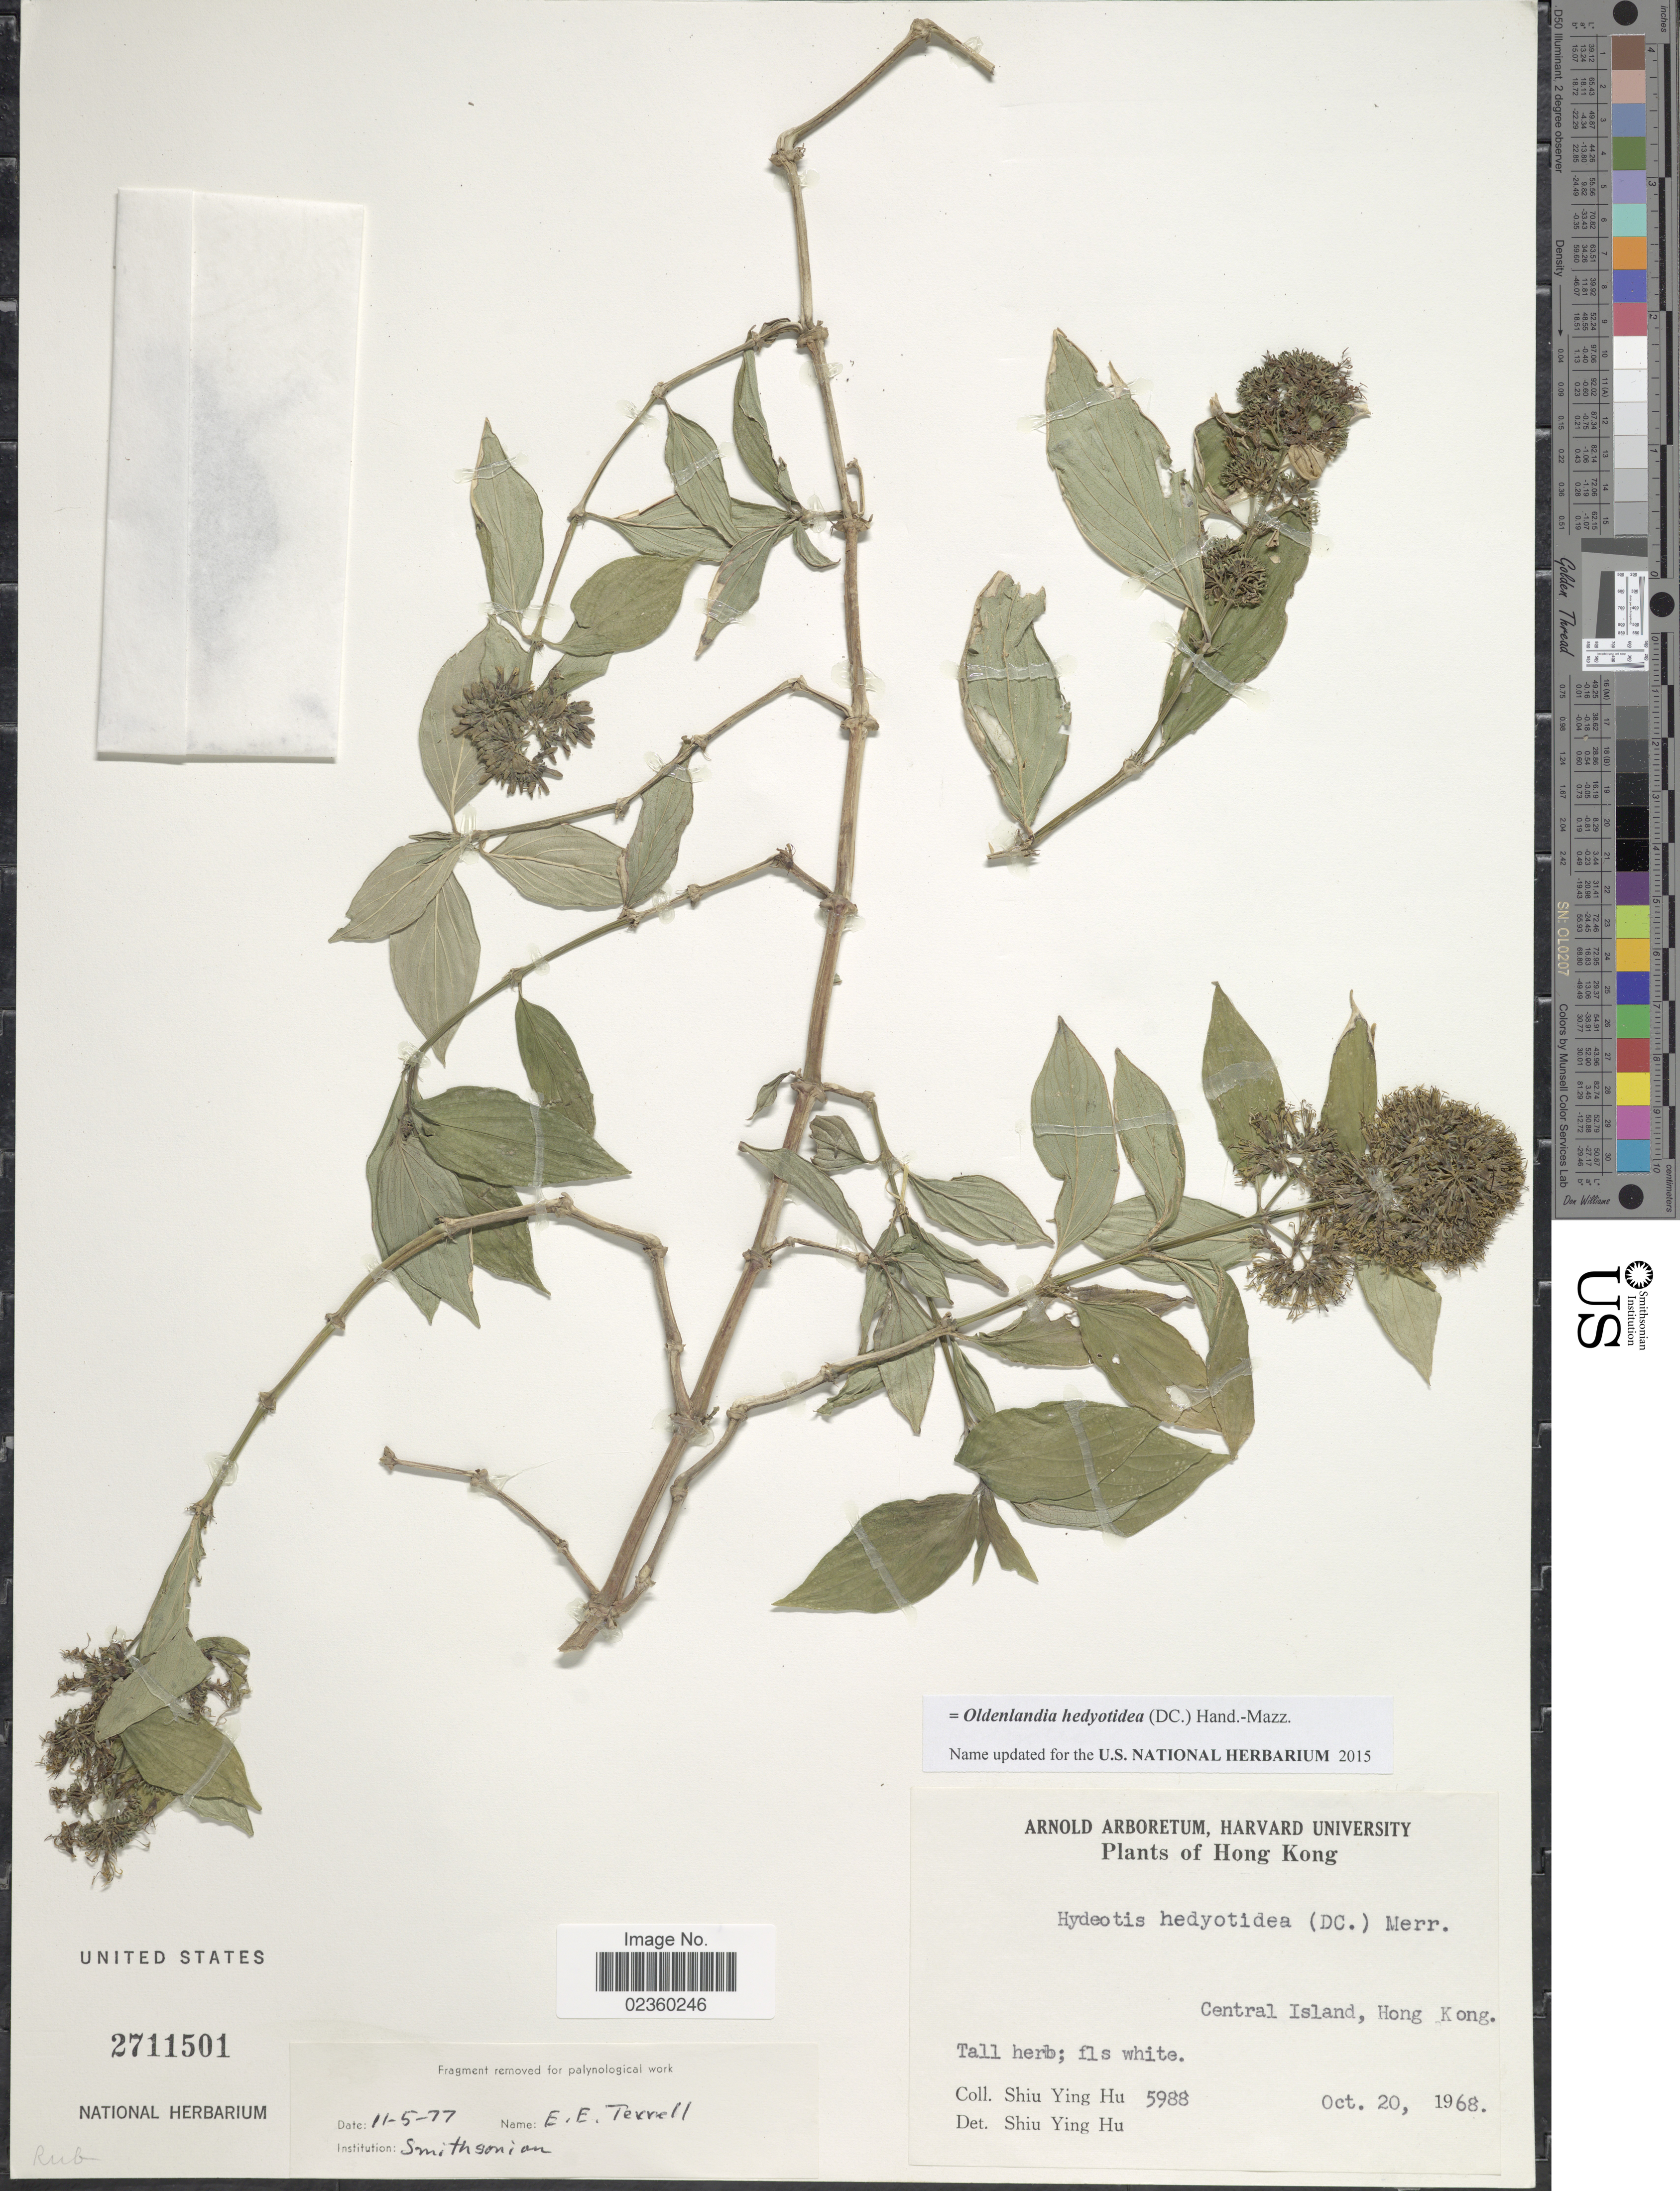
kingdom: Plantae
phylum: Tracheophyta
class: Magnoliopsida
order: Gentianales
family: Rubiaceae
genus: Dimetia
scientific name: Dimetia hedyotidea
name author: (DC.) T.C. Hsu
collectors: S. Y. Hu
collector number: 5988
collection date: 1968-10-20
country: China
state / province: Hong Kong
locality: Central Island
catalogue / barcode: US 2711501